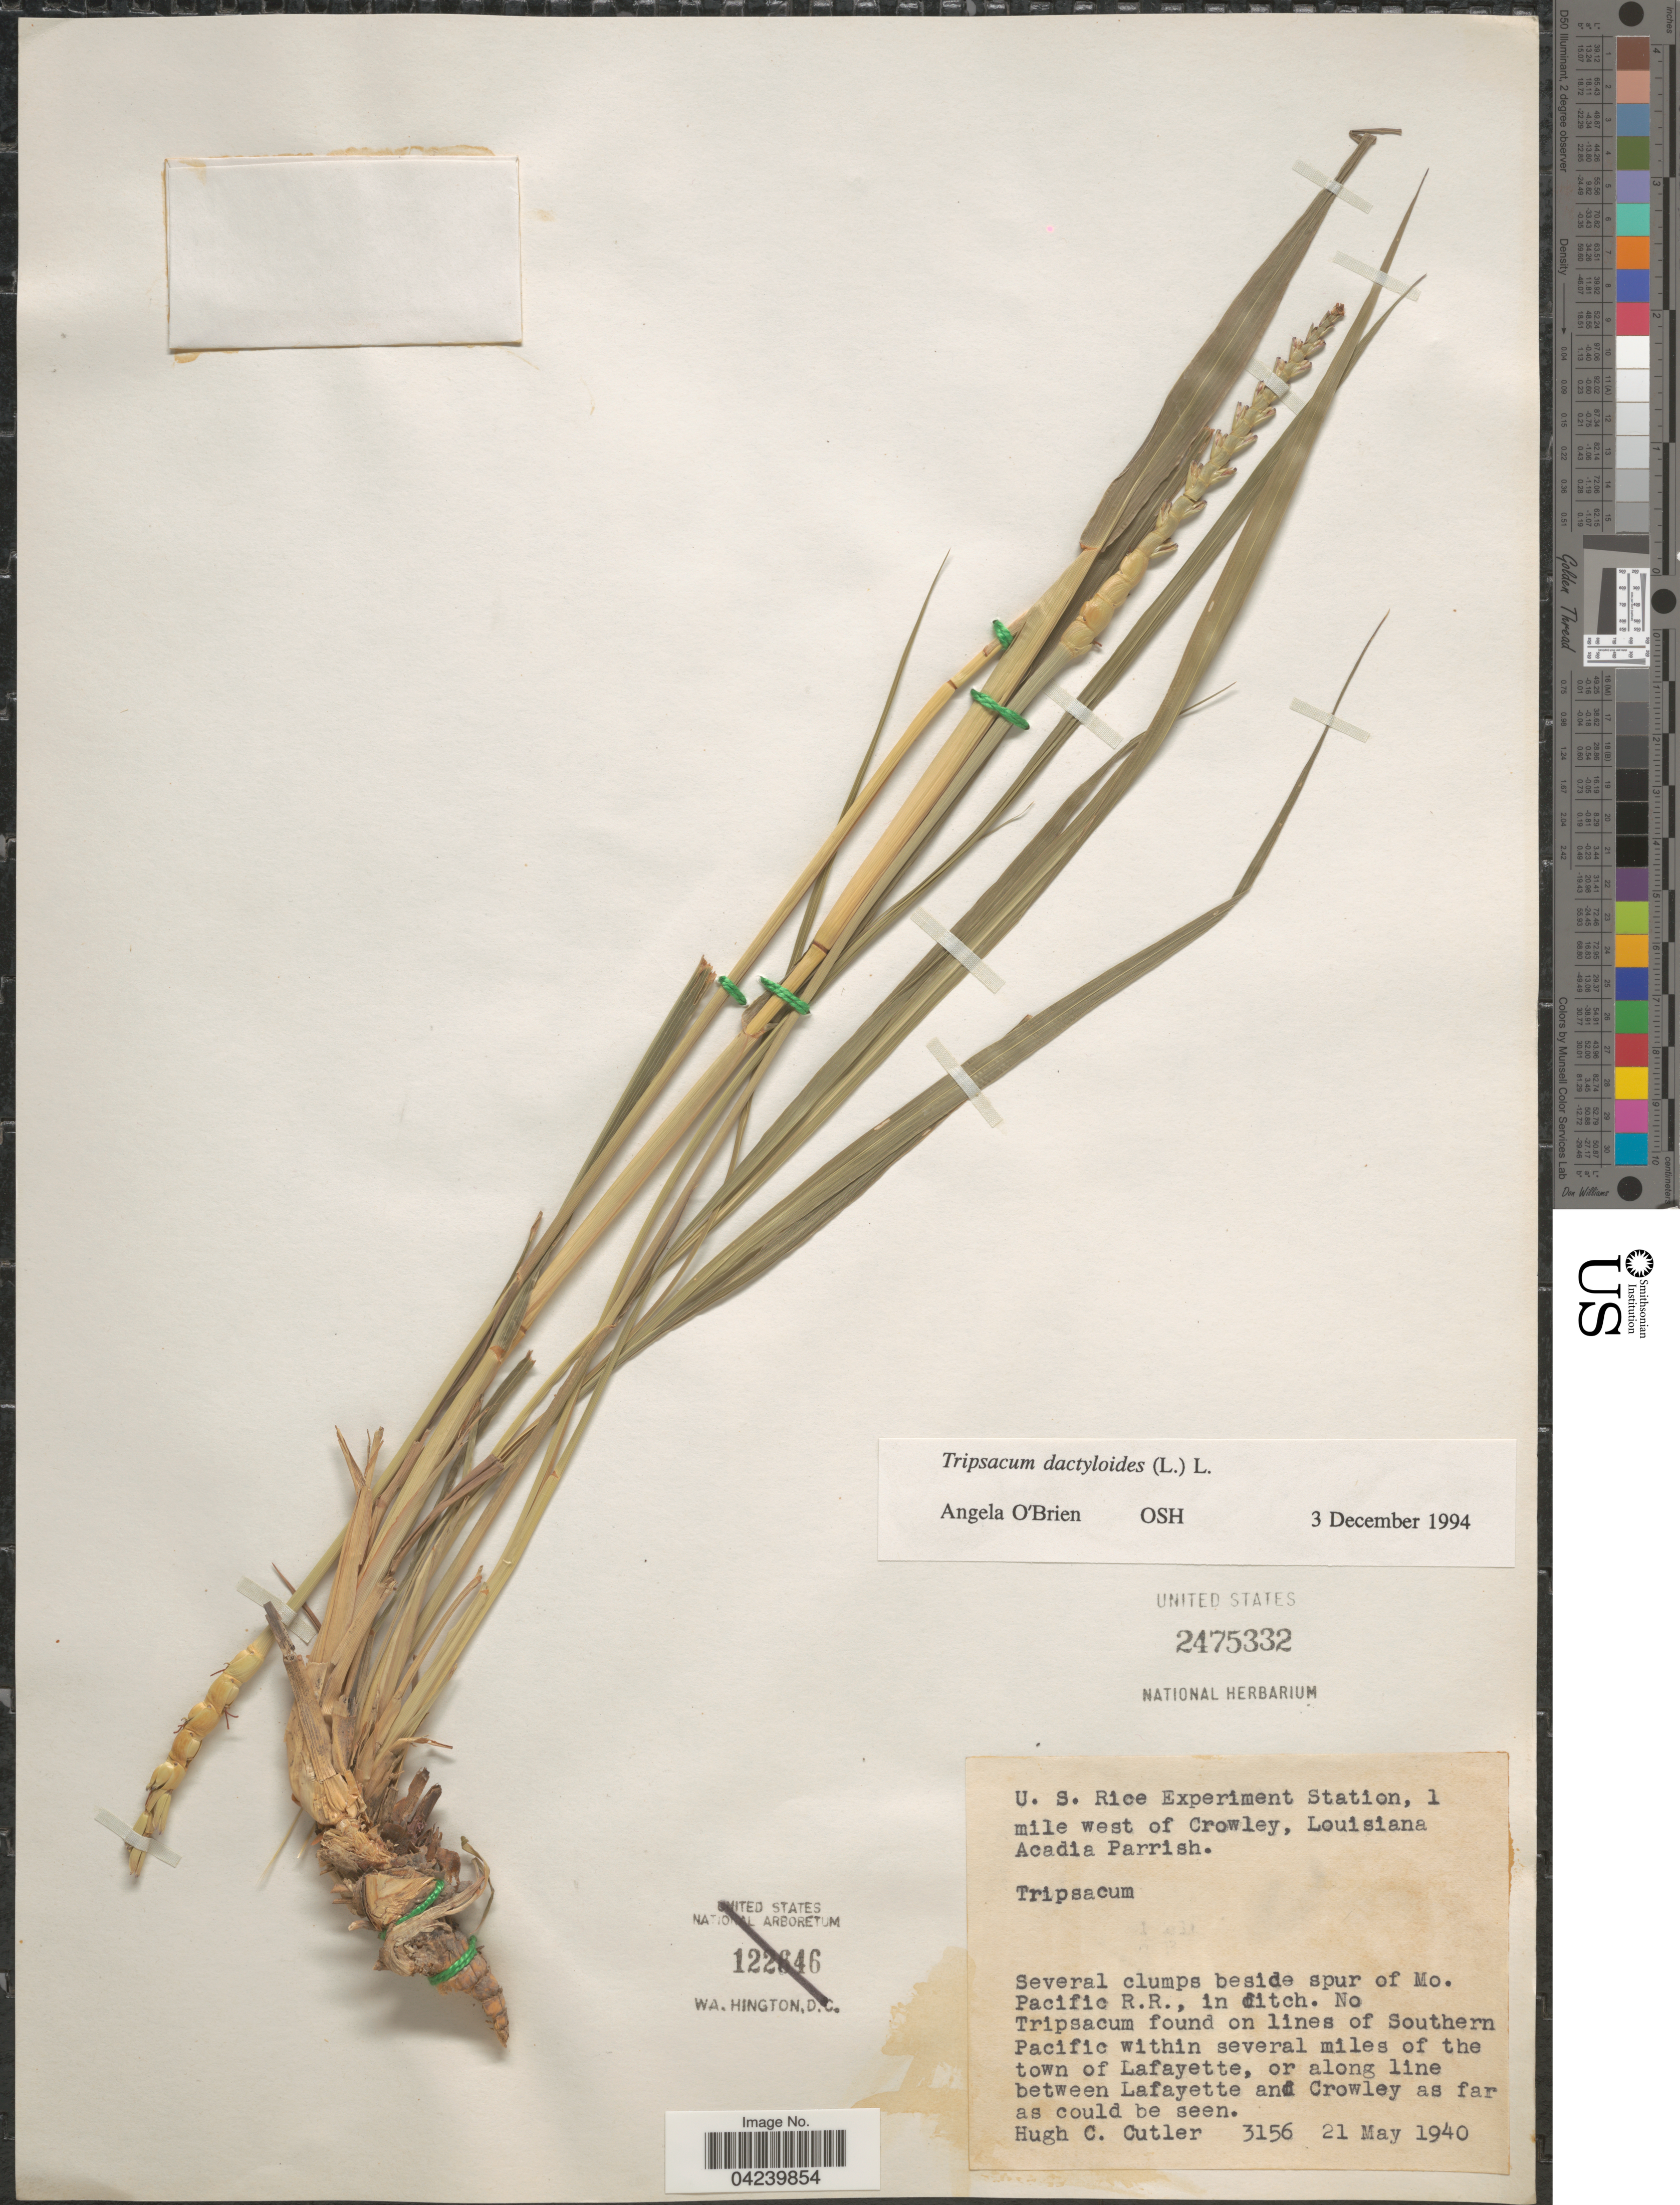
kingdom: Plantae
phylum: Tracheophyta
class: Liliopsida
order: Poales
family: Poaceae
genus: Tripsacum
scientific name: Tripsacum dactyloides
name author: (L.) L.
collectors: H. C. Cutler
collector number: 3156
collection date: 1940-05-21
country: United States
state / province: Louisiana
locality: U. S. Rice Experiment Station, 1 mile west of Crowley, Louisiana Acadia Parrish. Beside spur of Mo. Pacific R.R., in ditch. No Tripsacum found on lines of Southern Pacific within several miles of the town of Lafayette, or along line between Lafayette and Crowley as far as could be seen.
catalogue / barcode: US 2475332